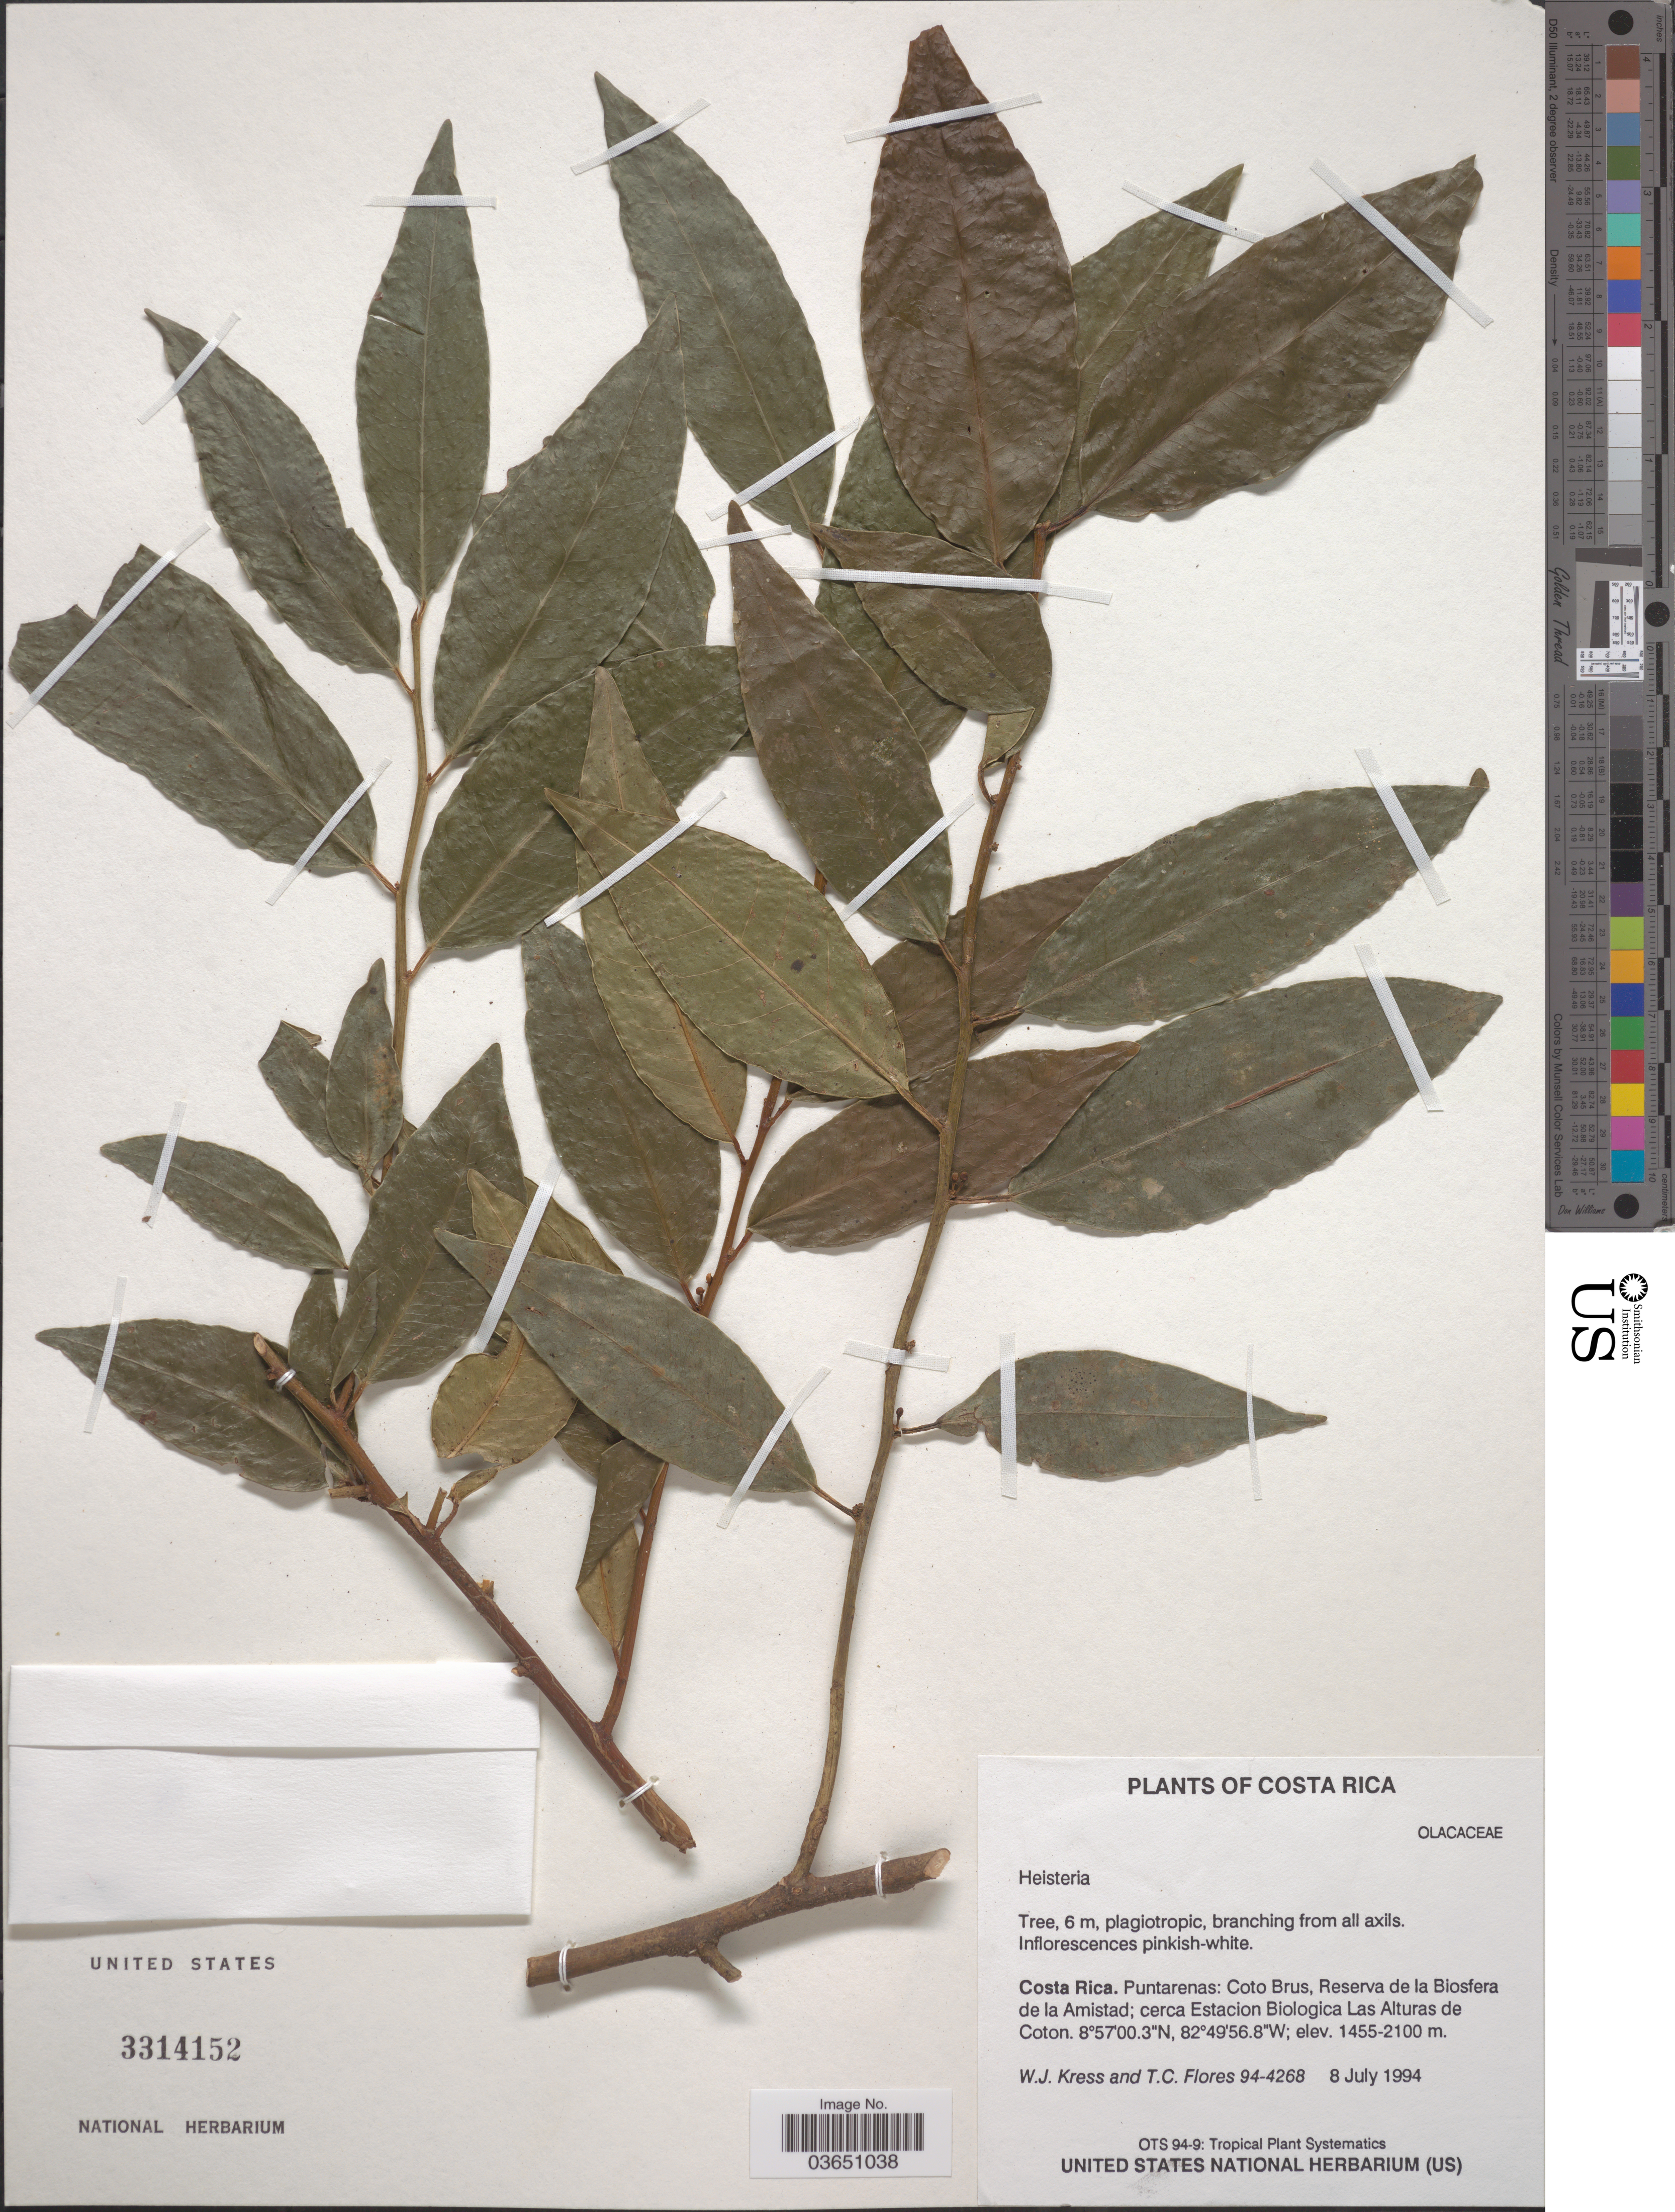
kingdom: Plantae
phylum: Tracheophyta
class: Magnoliopsida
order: Santalales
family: Erythropalaceae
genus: Heisteria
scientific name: Heisteria sp.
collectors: W. J. Kress & T. C. Flores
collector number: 94-4268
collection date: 1994-07-08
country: Costa Rica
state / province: Puntarenas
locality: Coto Brus, Reserva de la Biosfera de la Amistad; cerca Estacion Biologica Las Alturas de Coton.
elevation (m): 1455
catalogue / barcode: US 3314152